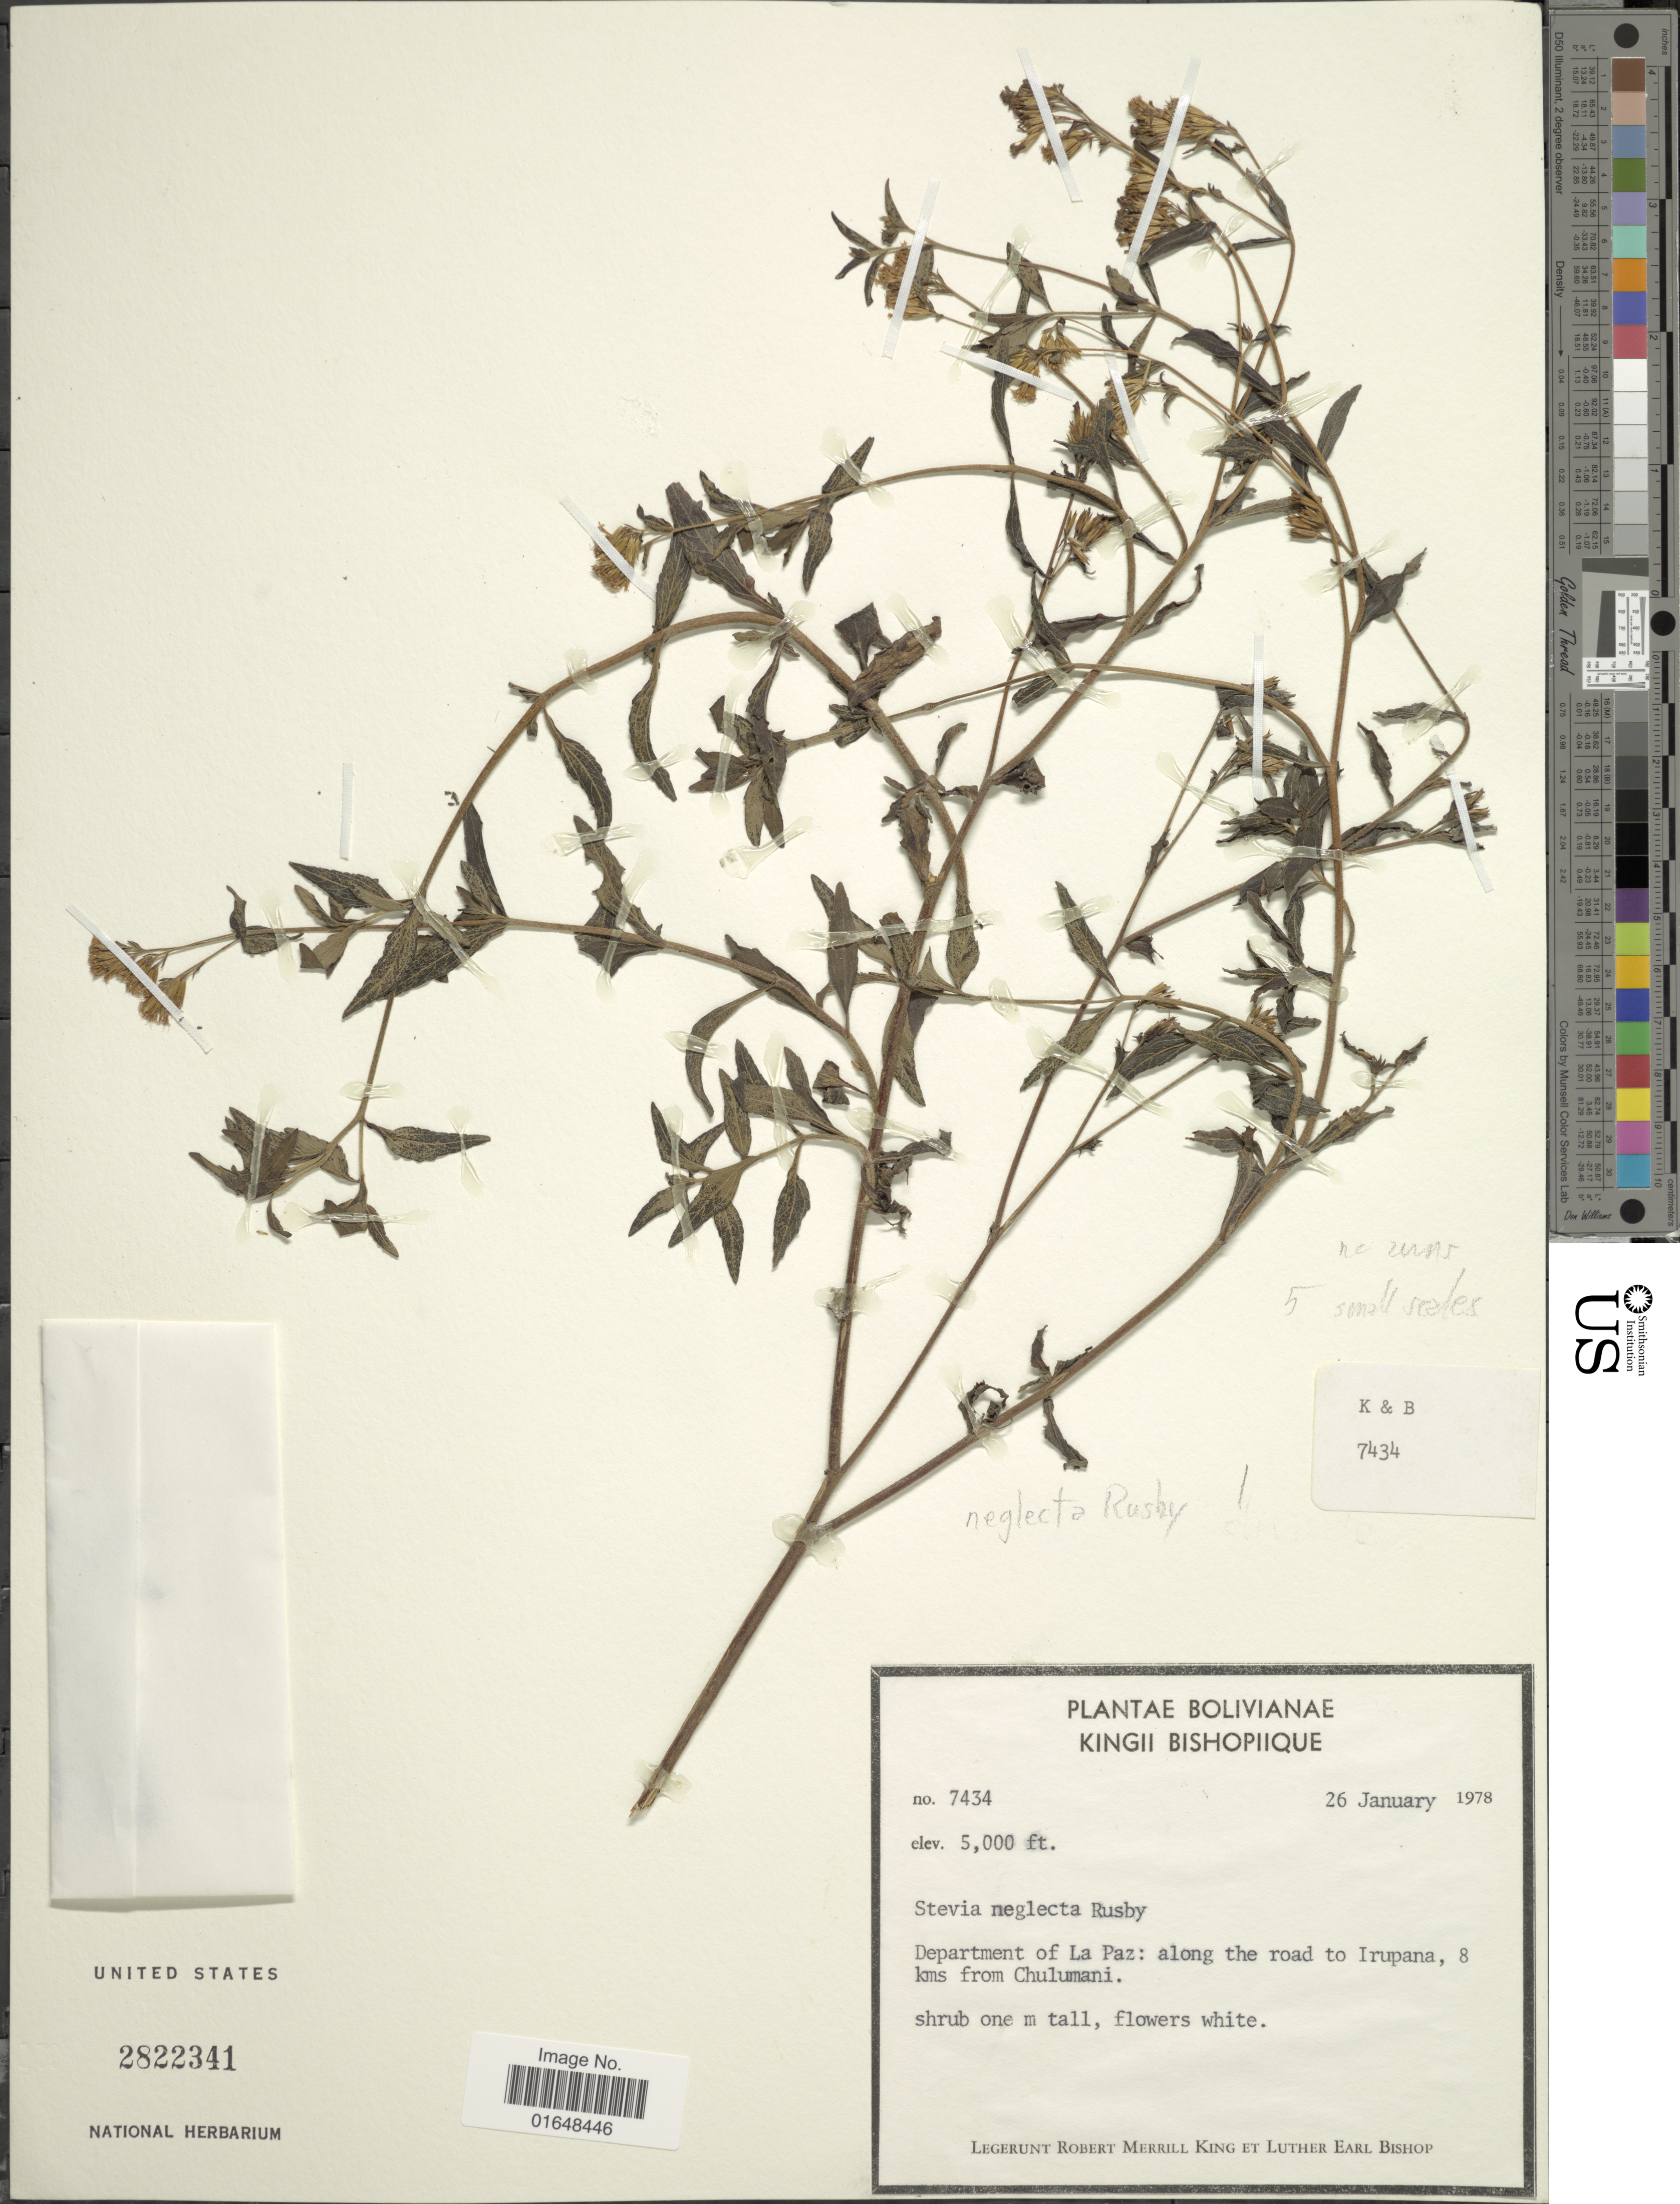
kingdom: Plantae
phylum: Tracheophyta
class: Magnoliopsida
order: Asterales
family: Asteraceae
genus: Stevia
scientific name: Stevia neglecta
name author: Rusby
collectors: R. M. King & L. E. Bishop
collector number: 7434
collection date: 1978-01-26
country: Bolivia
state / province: La Paz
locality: Department of La Paz: along the road to Irupana, 8 kms from Chulumani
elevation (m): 1524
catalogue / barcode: US 2822341